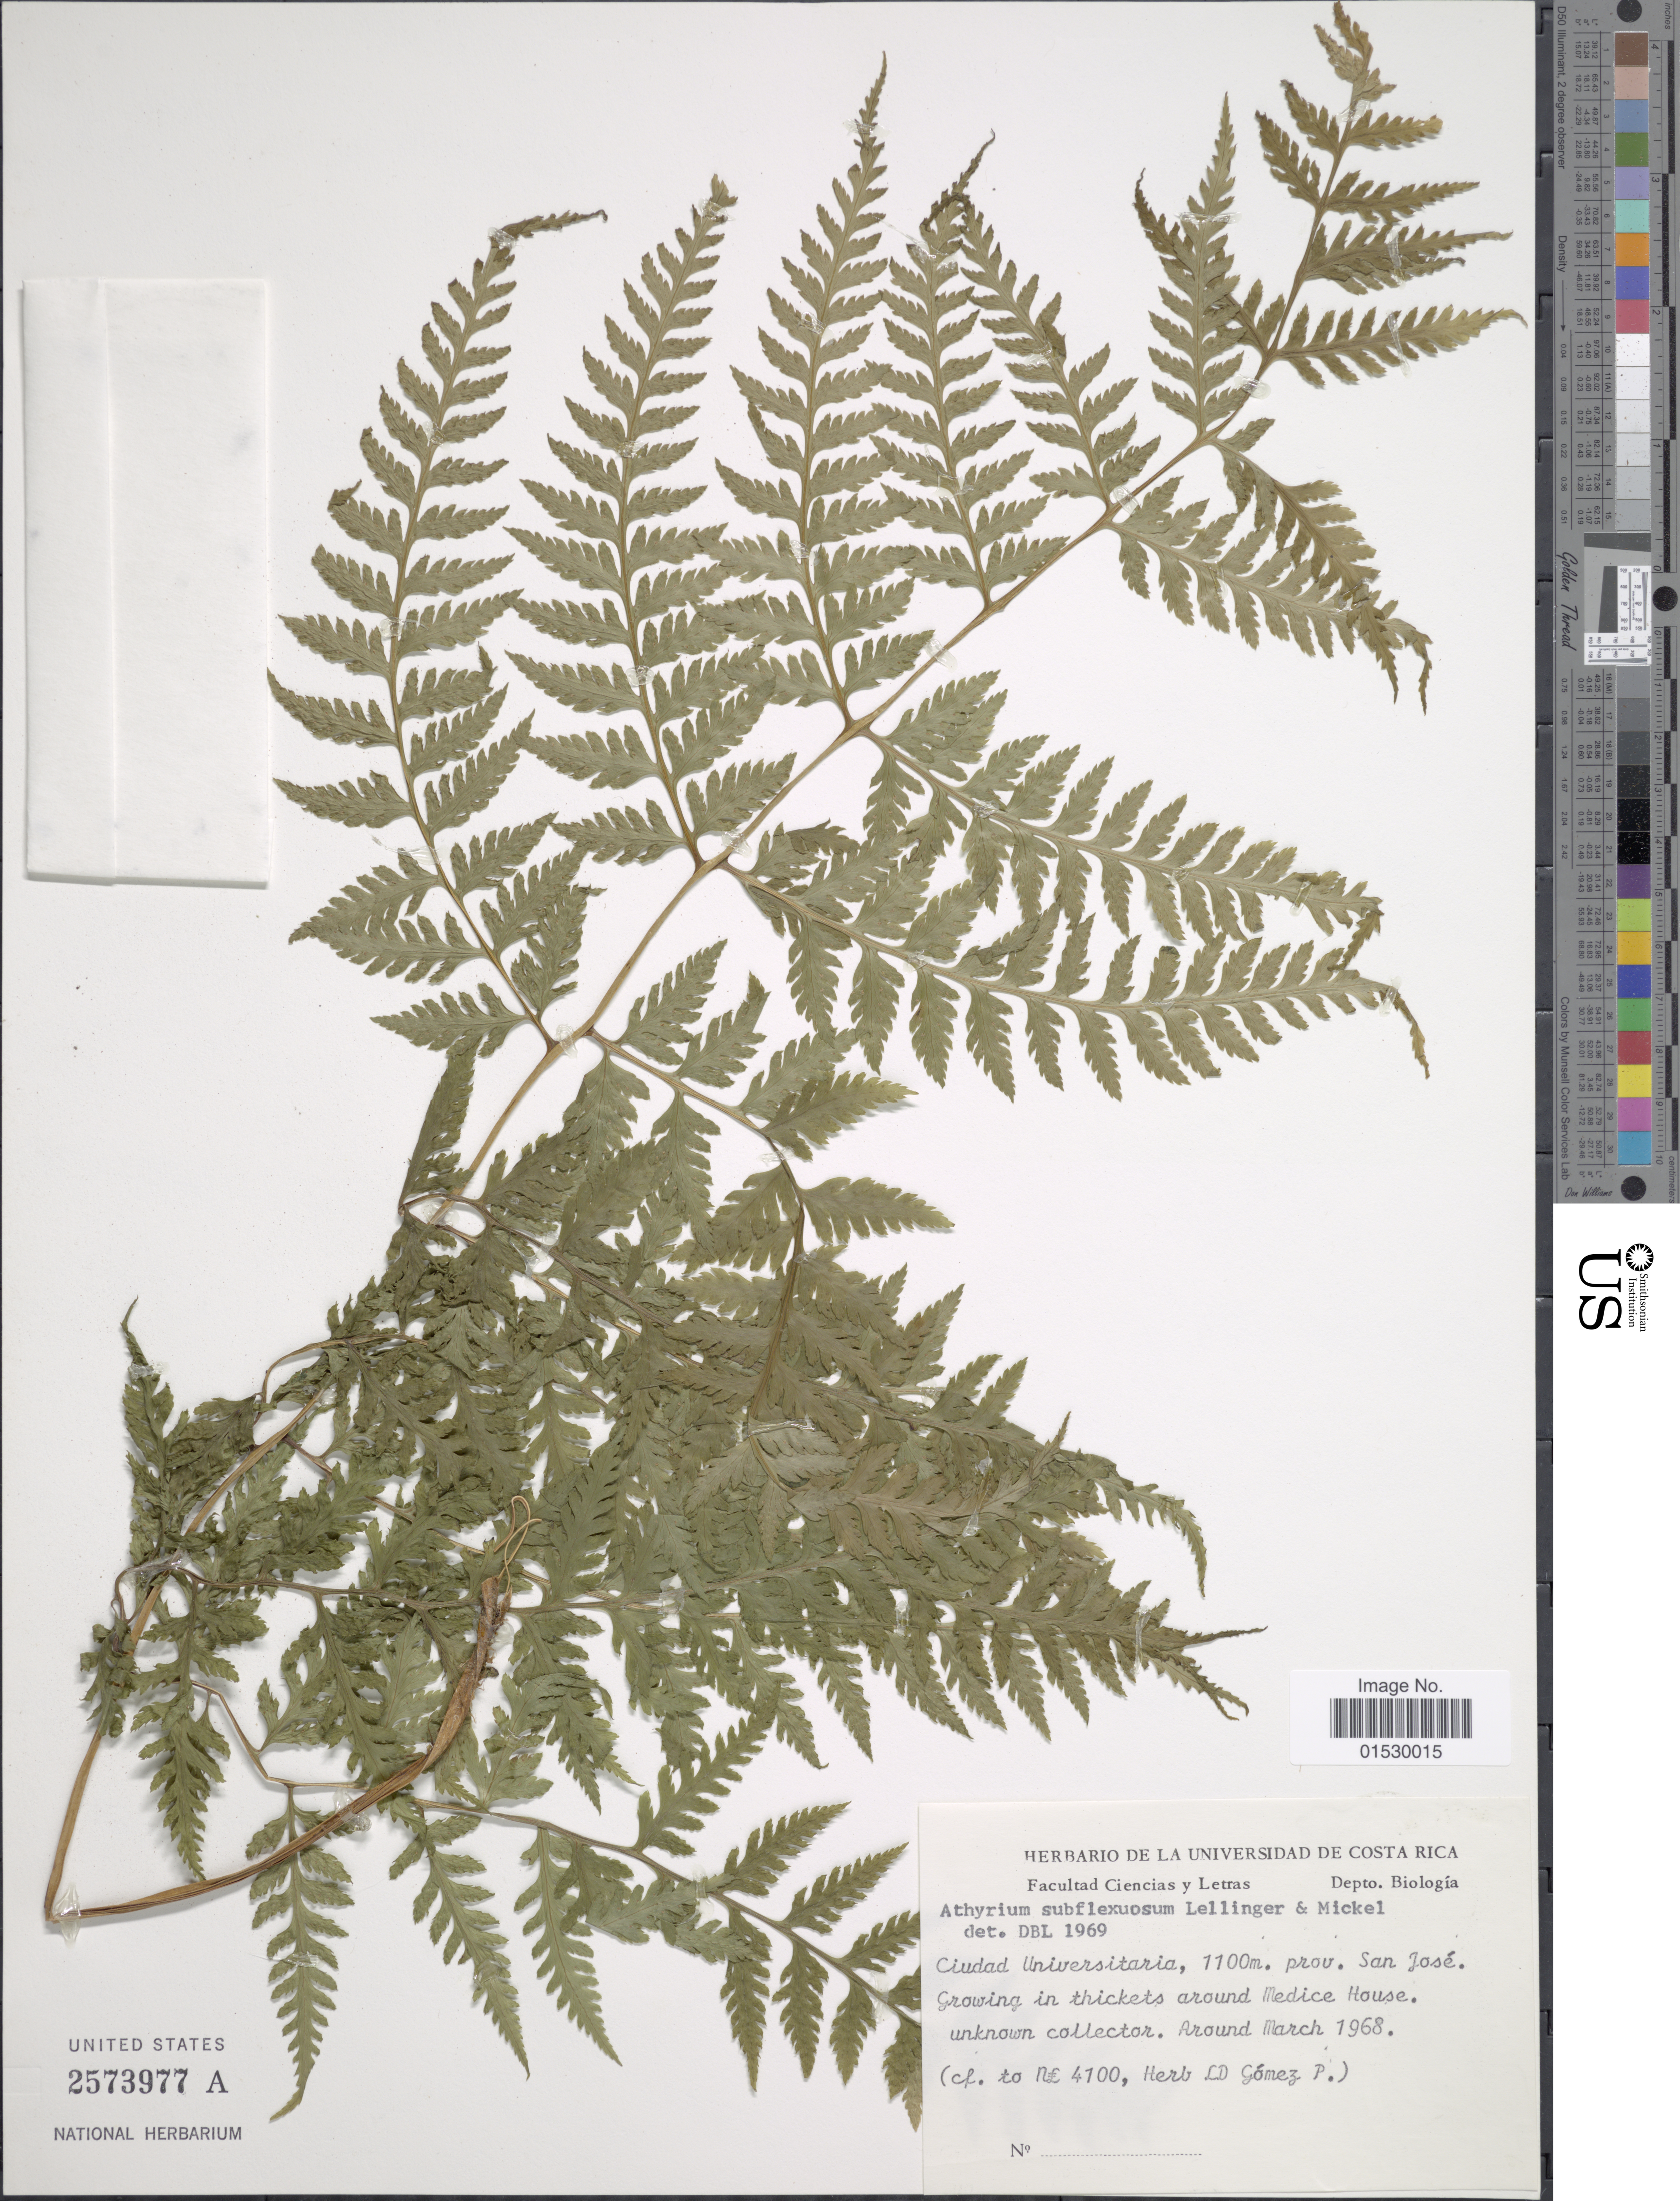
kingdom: Plantae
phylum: Tracheophyta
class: Polypodiopsida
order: Polypodiales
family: Athyriaceae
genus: Athyrium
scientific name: Athyrium palmense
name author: (Christ) Lellinger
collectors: ex herb. LD Gomez P.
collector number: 4100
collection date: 1968-03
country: Costa Rica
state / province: San José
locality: Ciudad Universitaria, in thickets around Medice House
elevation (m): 1100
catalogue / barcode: US 2573977A